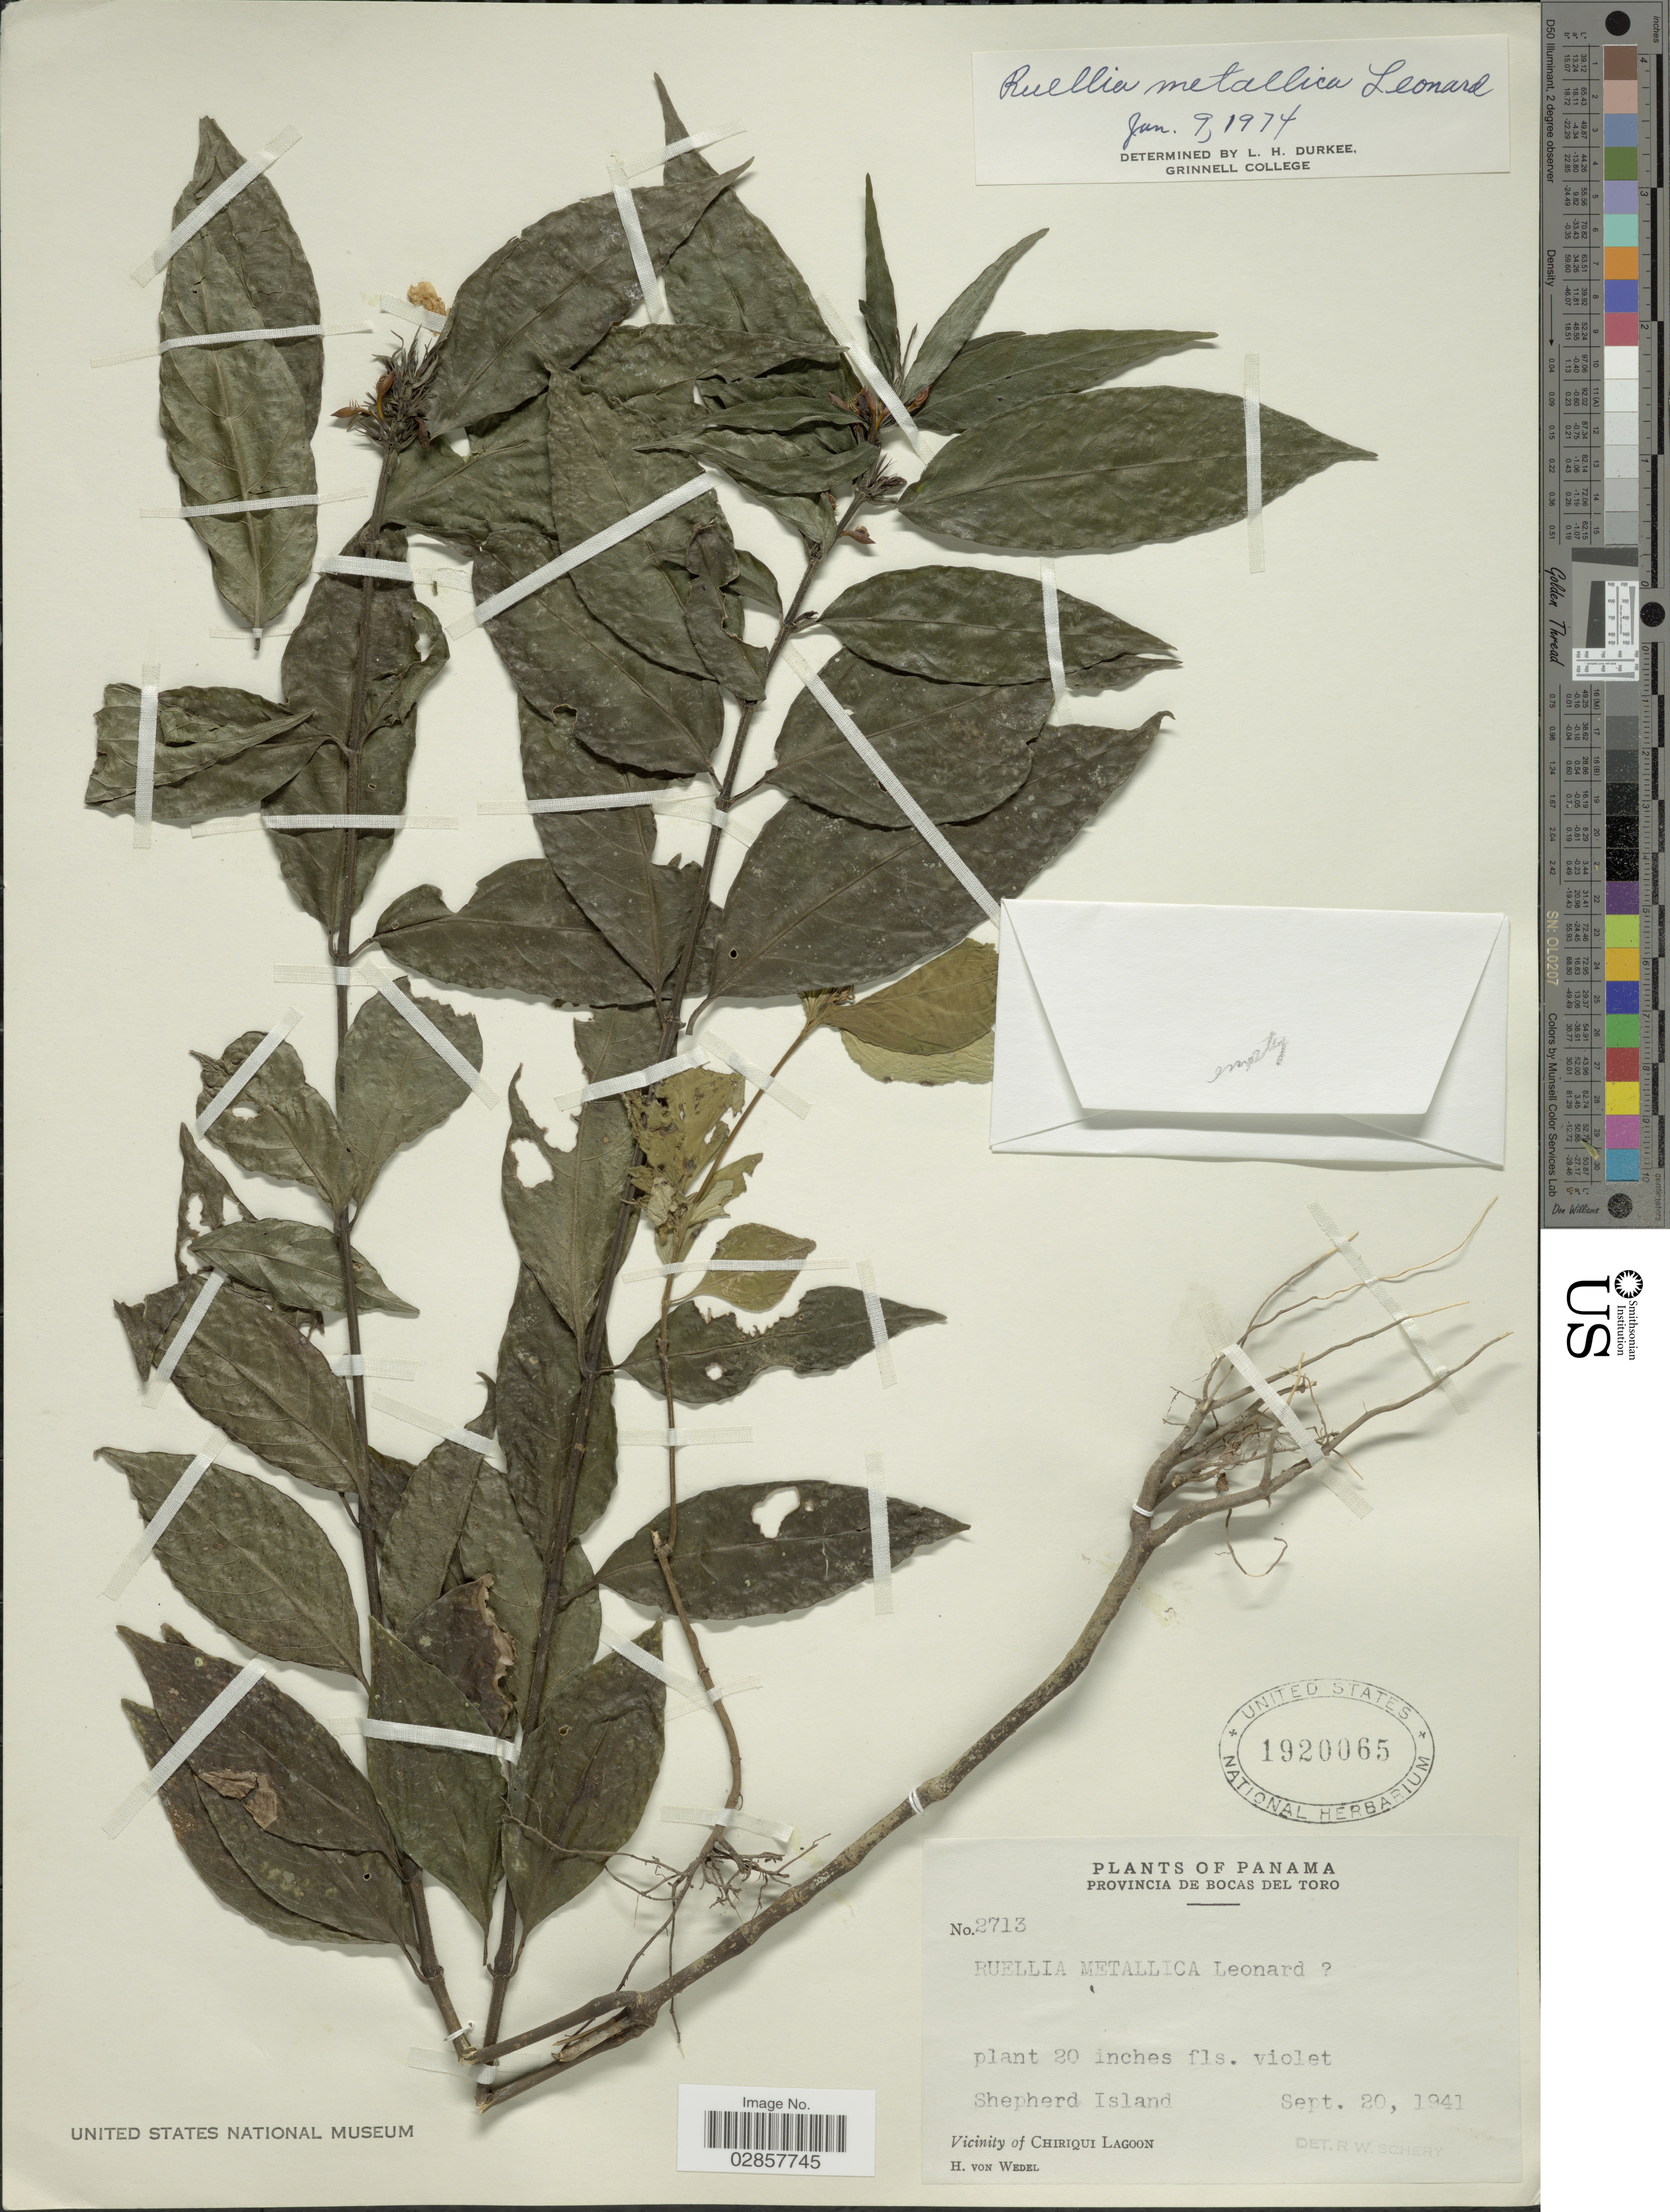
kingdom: Plantae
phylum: Tracheophyta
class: Magnoliopsida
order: Lamiales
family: Acanthaceae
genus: Ruellia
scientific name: Ruellia metallica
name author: Leonard in Standl.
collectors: H. von Wedel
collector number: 2713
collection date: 1941-09-20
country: Panama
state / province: Bocas del Toro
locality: Vicinity of Chiriqui Lagoon. Shepherd Island.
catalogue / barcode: US 1920065